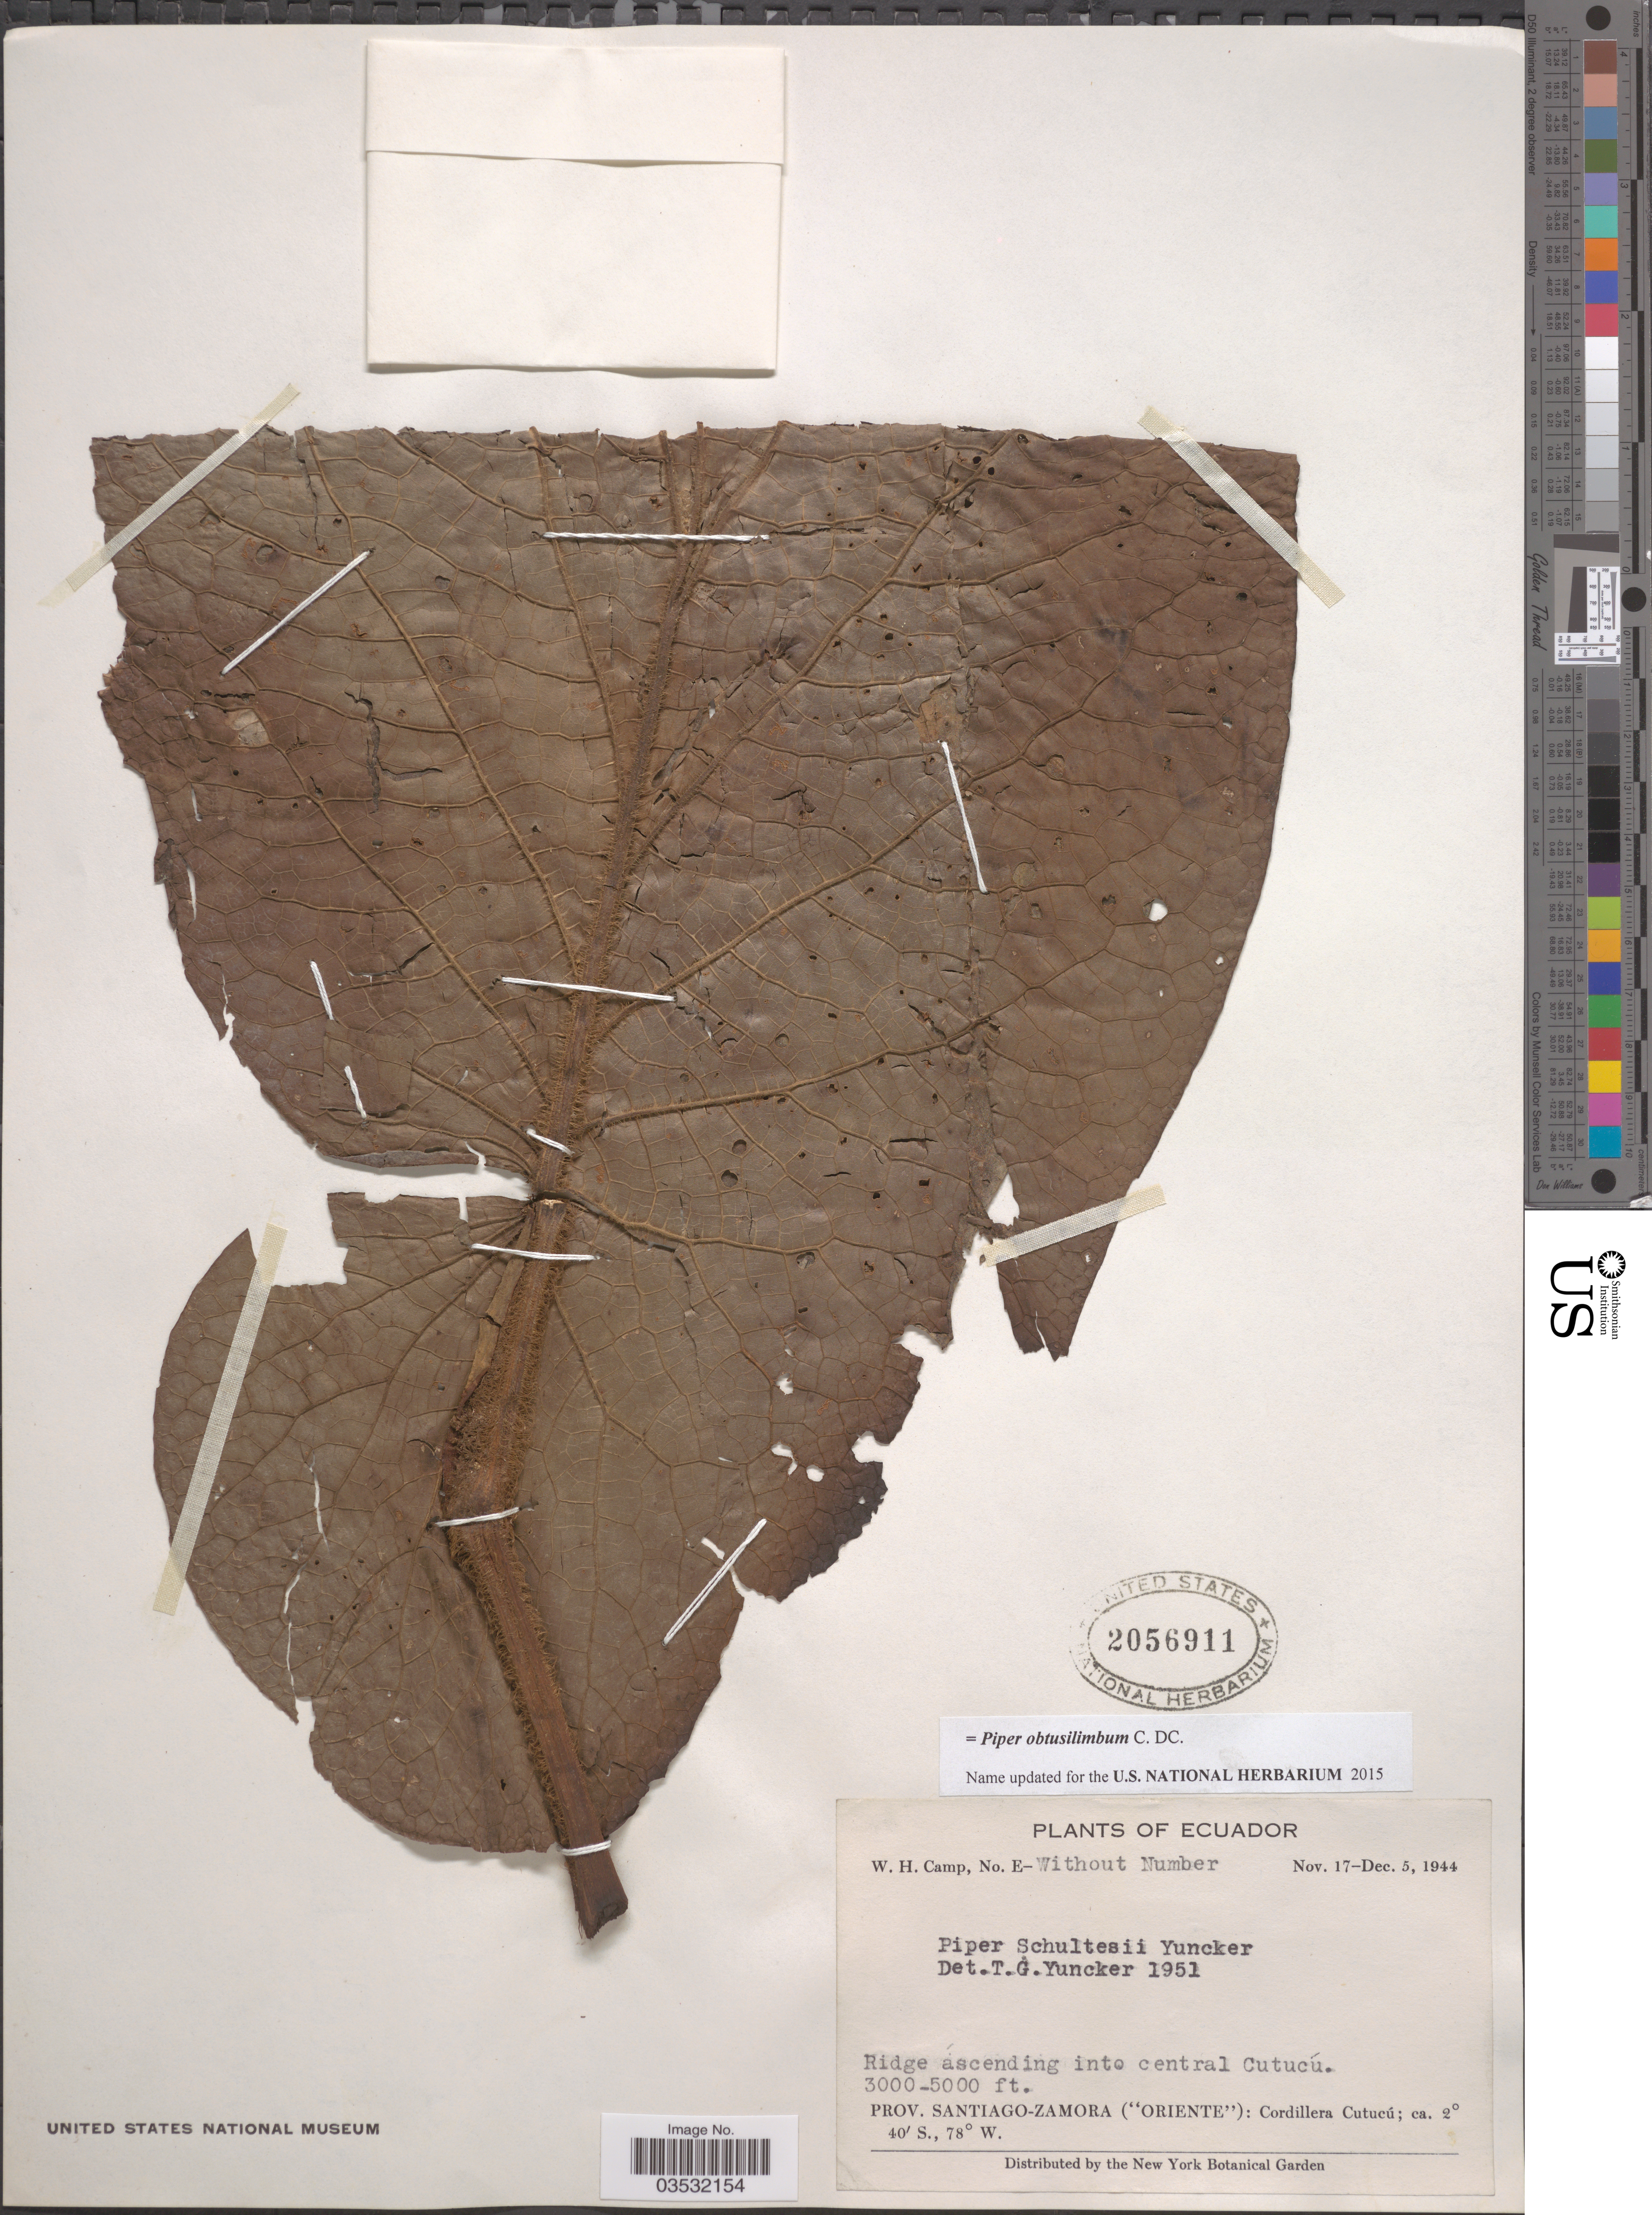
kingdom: Plantae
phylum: Tracheophyta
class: Magnoliopsida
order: Piperales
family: Piperaceae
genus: Piper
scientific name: Piper obtusilimbum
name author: C. DC.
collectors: W. H. Camp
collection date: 1944-11-17/1944-12-05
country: Ecuador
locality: Ridge ascending into central Cutucú. Prov. Santiago-Zamora ('Oriente'): Cordillera Cutucú.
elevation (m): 914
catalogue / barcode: US 2056911